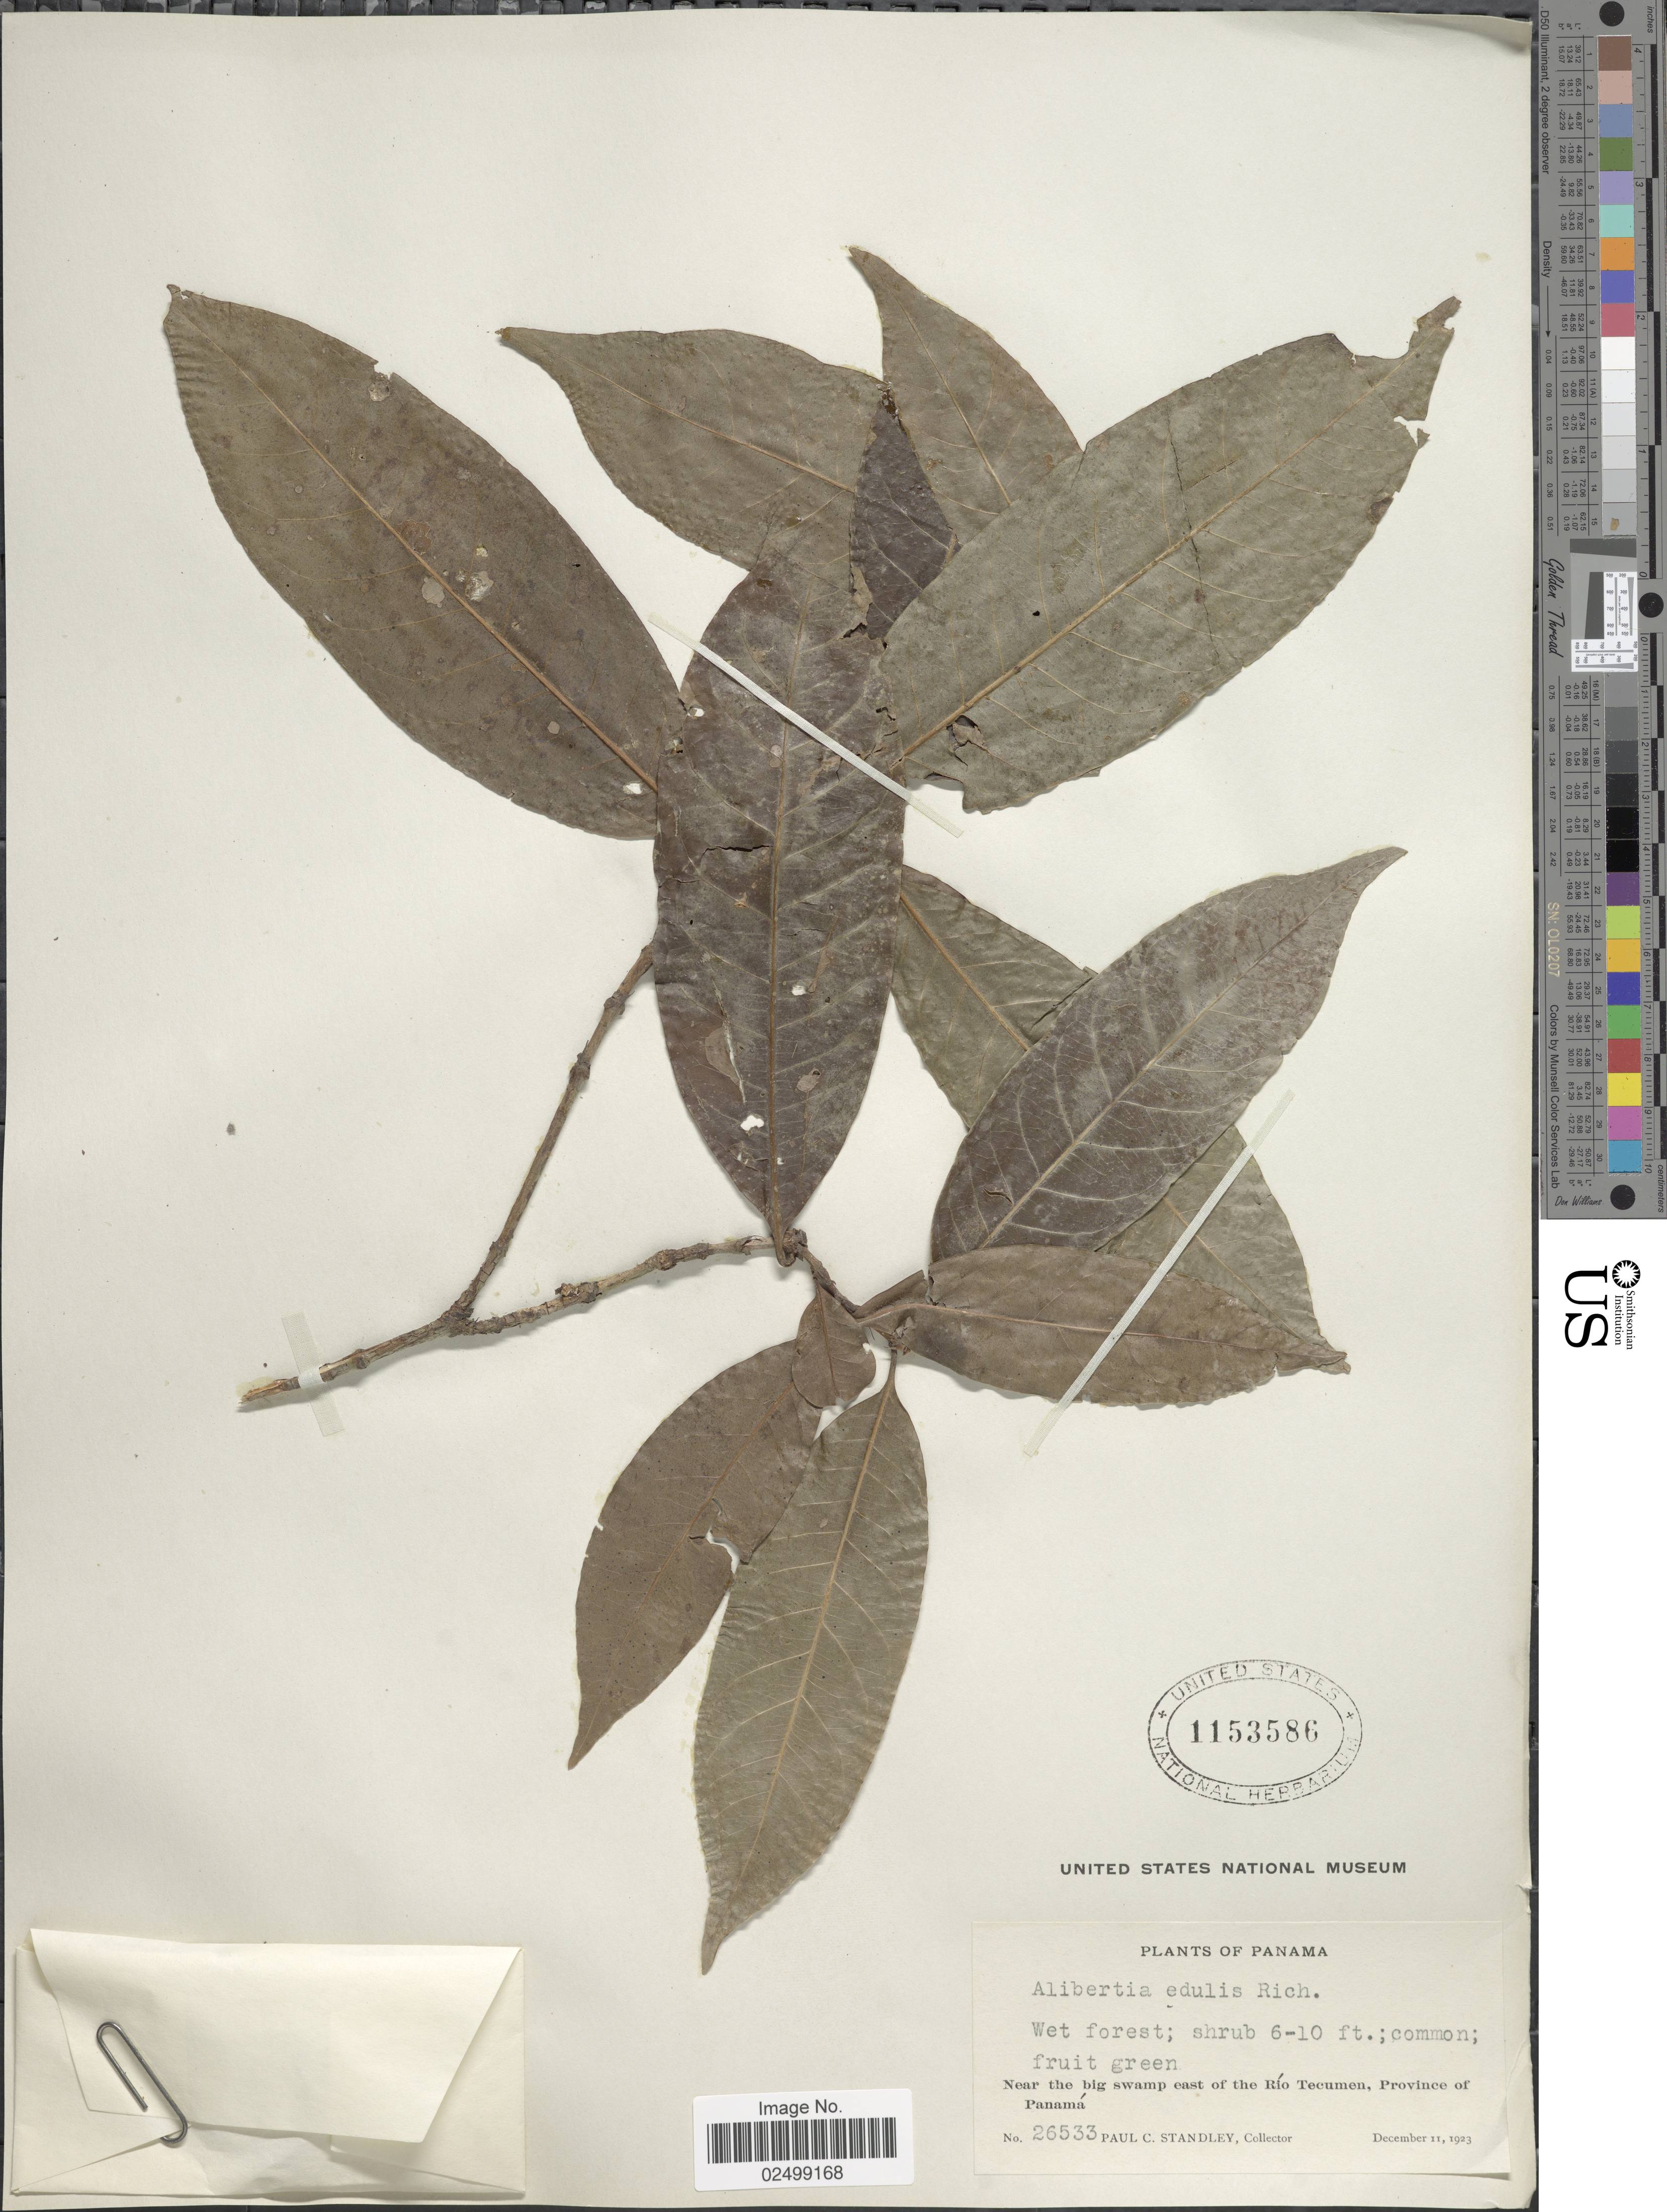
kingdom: Plantae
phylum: Tracheophyta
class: Magnoliopsida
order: Gentianales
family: Rubiaceae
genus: Alibertia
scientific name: Alibertia edulis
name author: (Rich.) A. Rich. ex DC.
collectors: P. C. Standley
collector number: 26533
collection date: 1923-12-11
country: Panama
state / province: Panamá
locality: Wet forest; Near the big swamp east of the Río Tecumen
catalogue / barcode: US 1153586